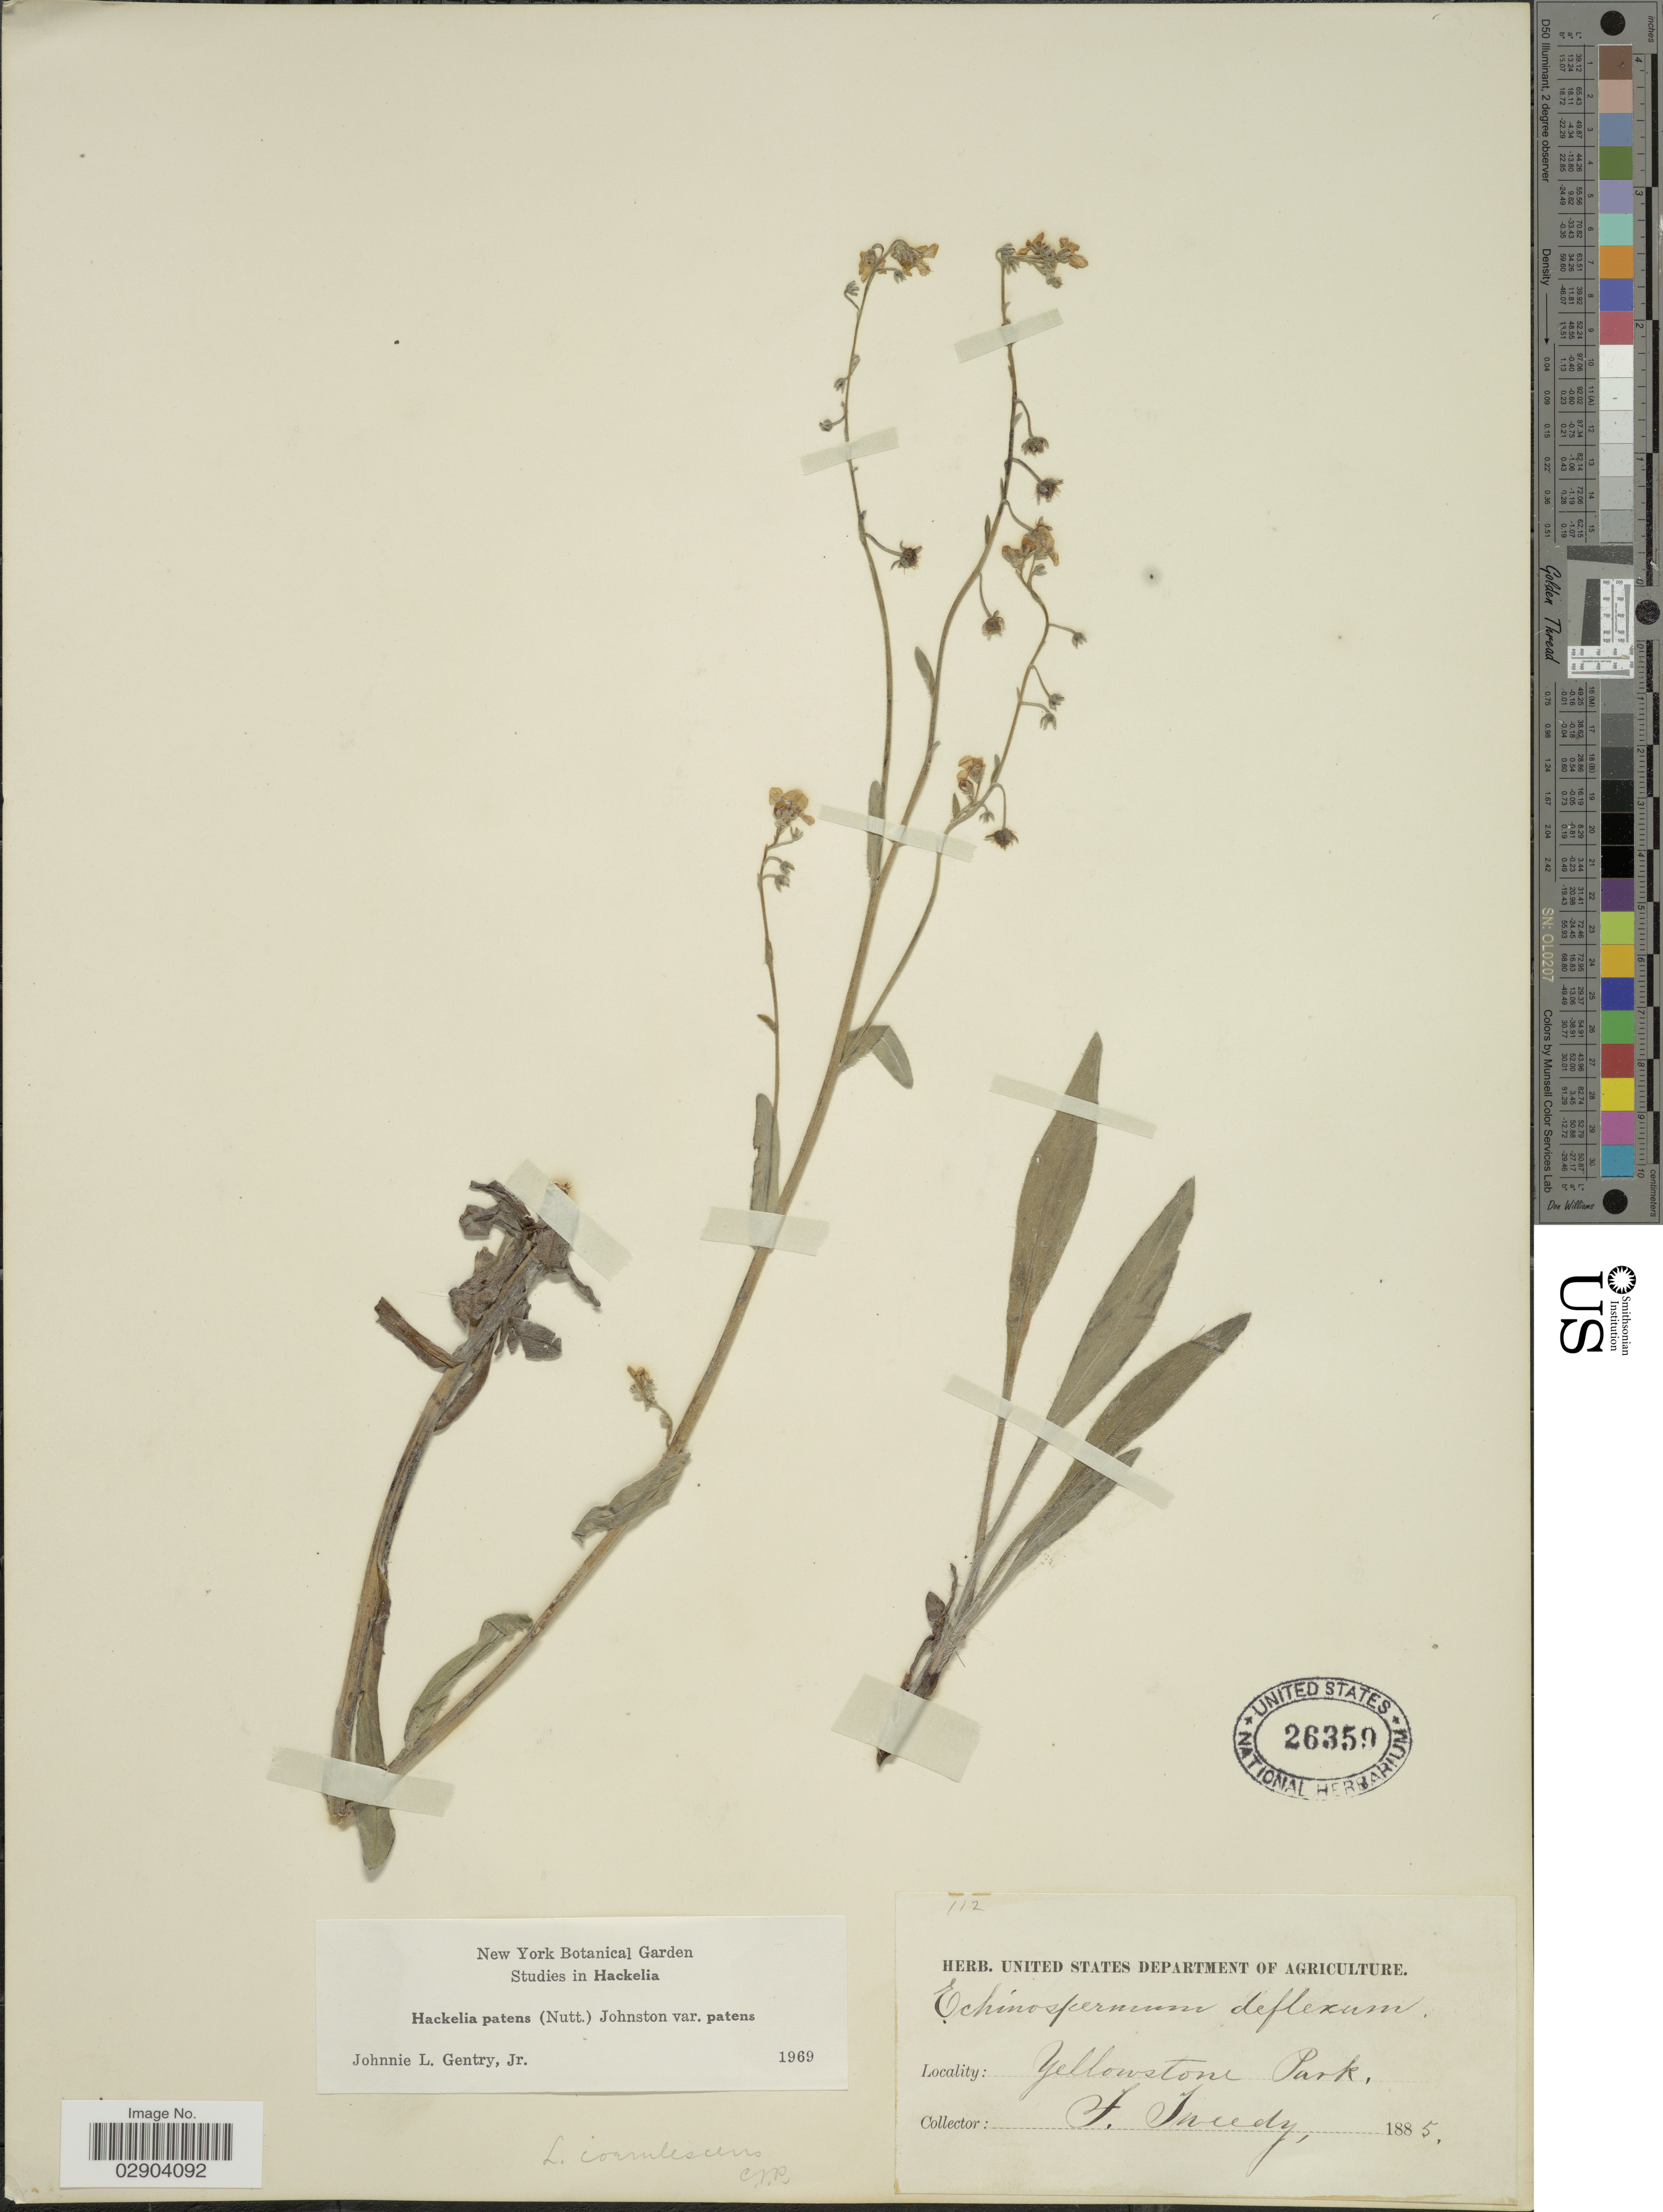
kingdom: Plantae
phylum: Tracheophyta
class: Magnoliopsida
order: Boraginales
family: Boraginaceae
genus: Hackelia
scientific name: Hackelia patens var. patens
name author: (Nutt.) I.M. Johnst.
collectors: F. Tweedy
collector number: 112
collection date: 1885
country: United States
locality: Yellowstone Park.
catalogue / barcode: US 26359